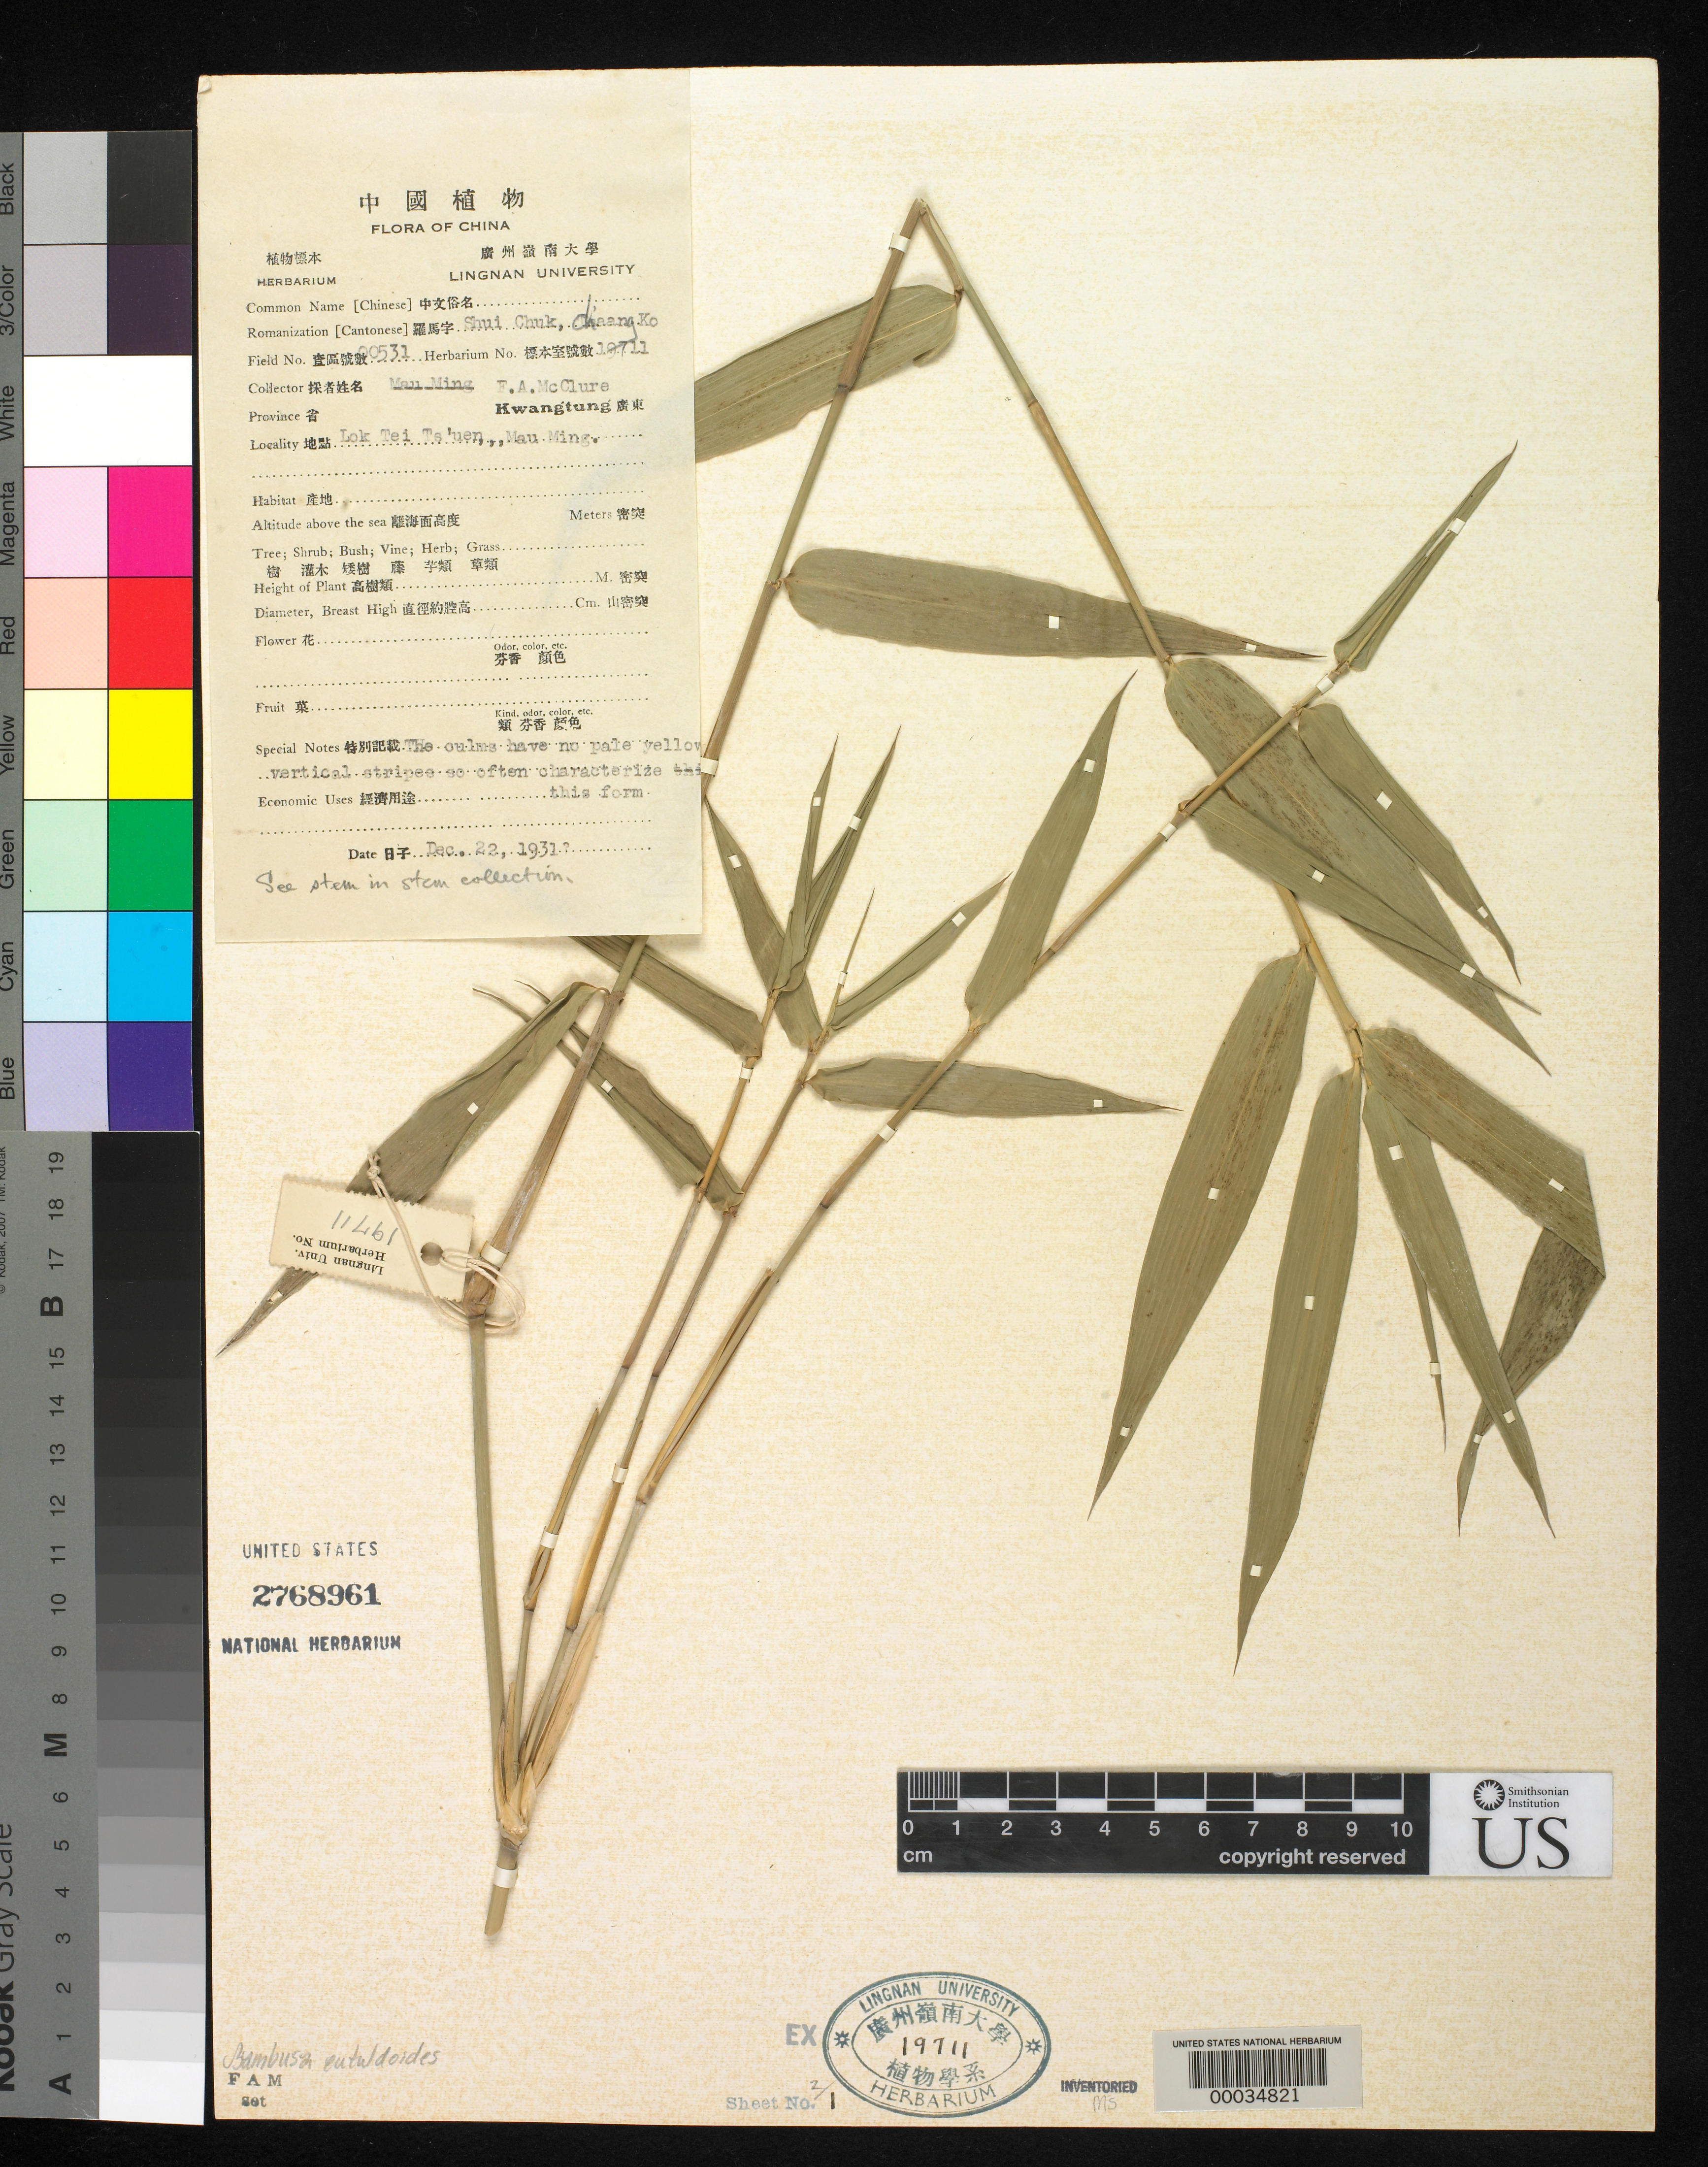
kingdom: Plantae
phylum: Tracheophyta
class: Liliopsida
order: Poales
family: Poaceae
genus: Bambusa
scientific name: Bambusa eutuldoides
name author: McClure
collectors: F. A. McClure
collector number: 531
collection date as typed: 22 Dec 1931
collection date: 1931-12-22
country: China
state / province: Guangdong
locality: Lok tei ts'uen, Mau Ming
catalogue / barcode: US 2768961